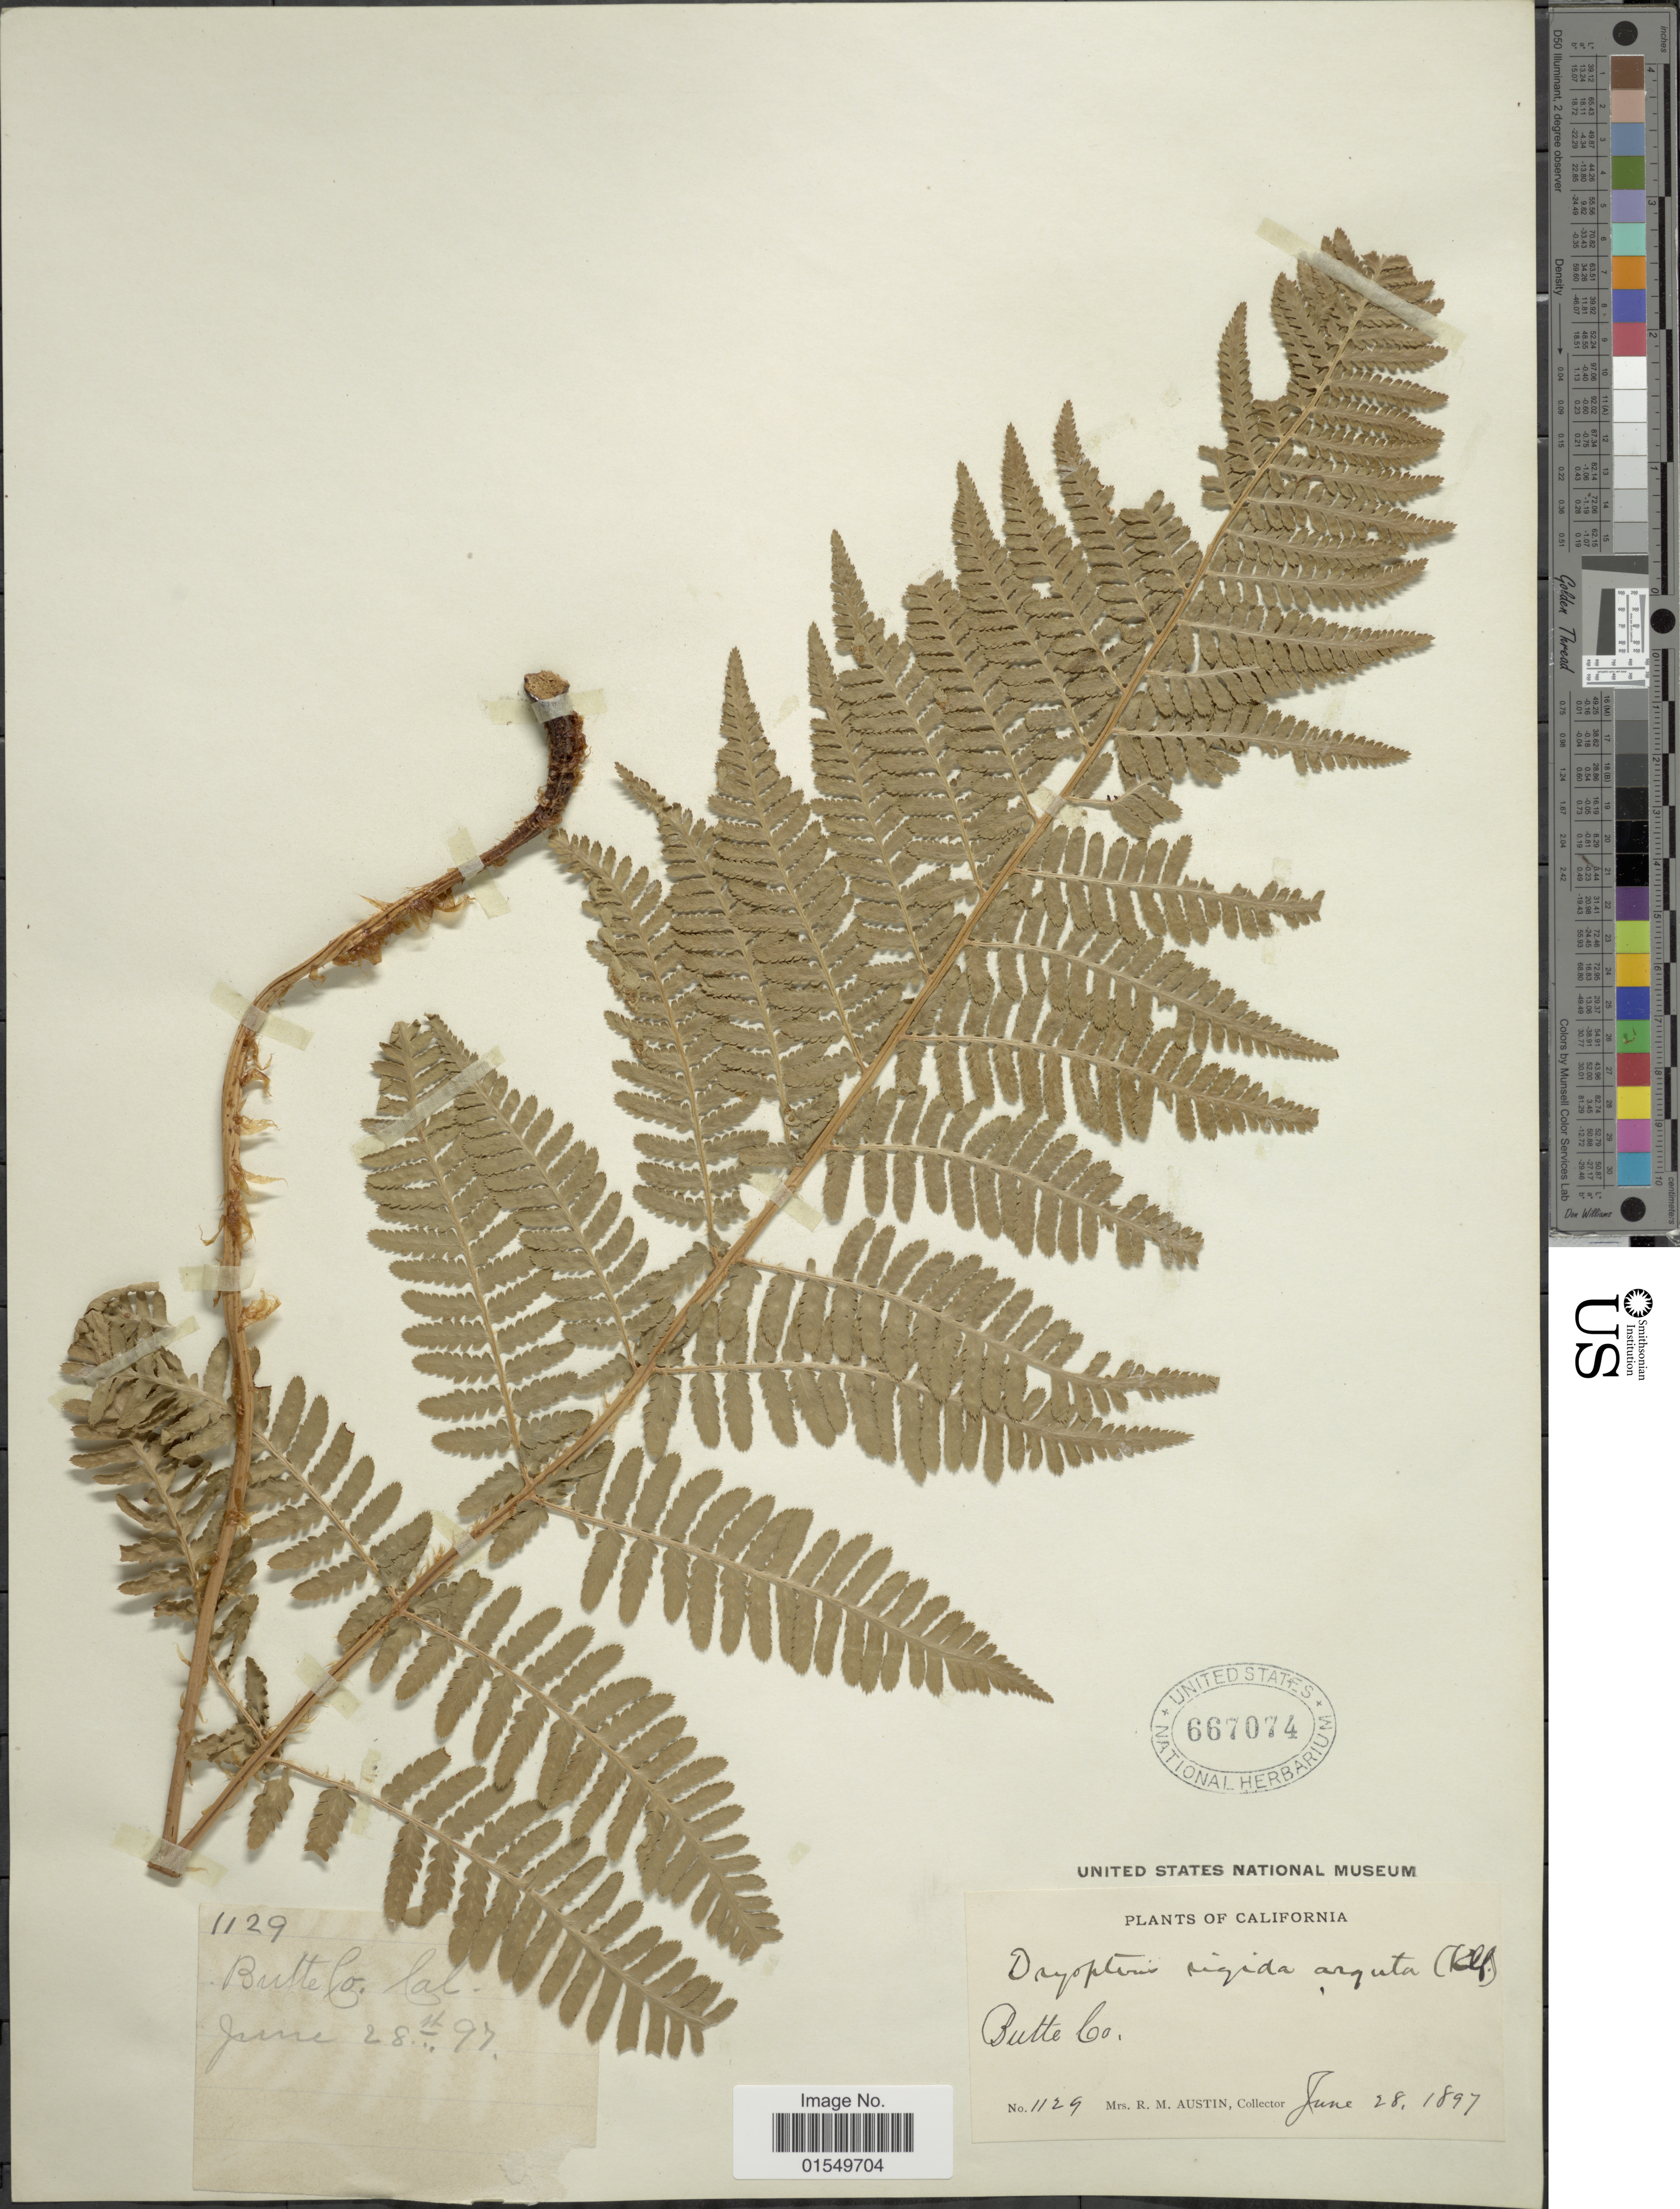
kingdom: Plantae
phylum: Tracheophyta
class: Polypodiopsida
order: Polypodiales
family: Dryopteridaceae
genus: Dryopteris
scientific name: Dryopteris arguta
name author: (Kaulf.) Maxon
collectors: R. Austin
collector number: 1129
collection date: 1897-06-28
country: United States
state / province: California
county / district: Butte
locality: Butte Co, Cal.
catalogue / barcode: US 667074